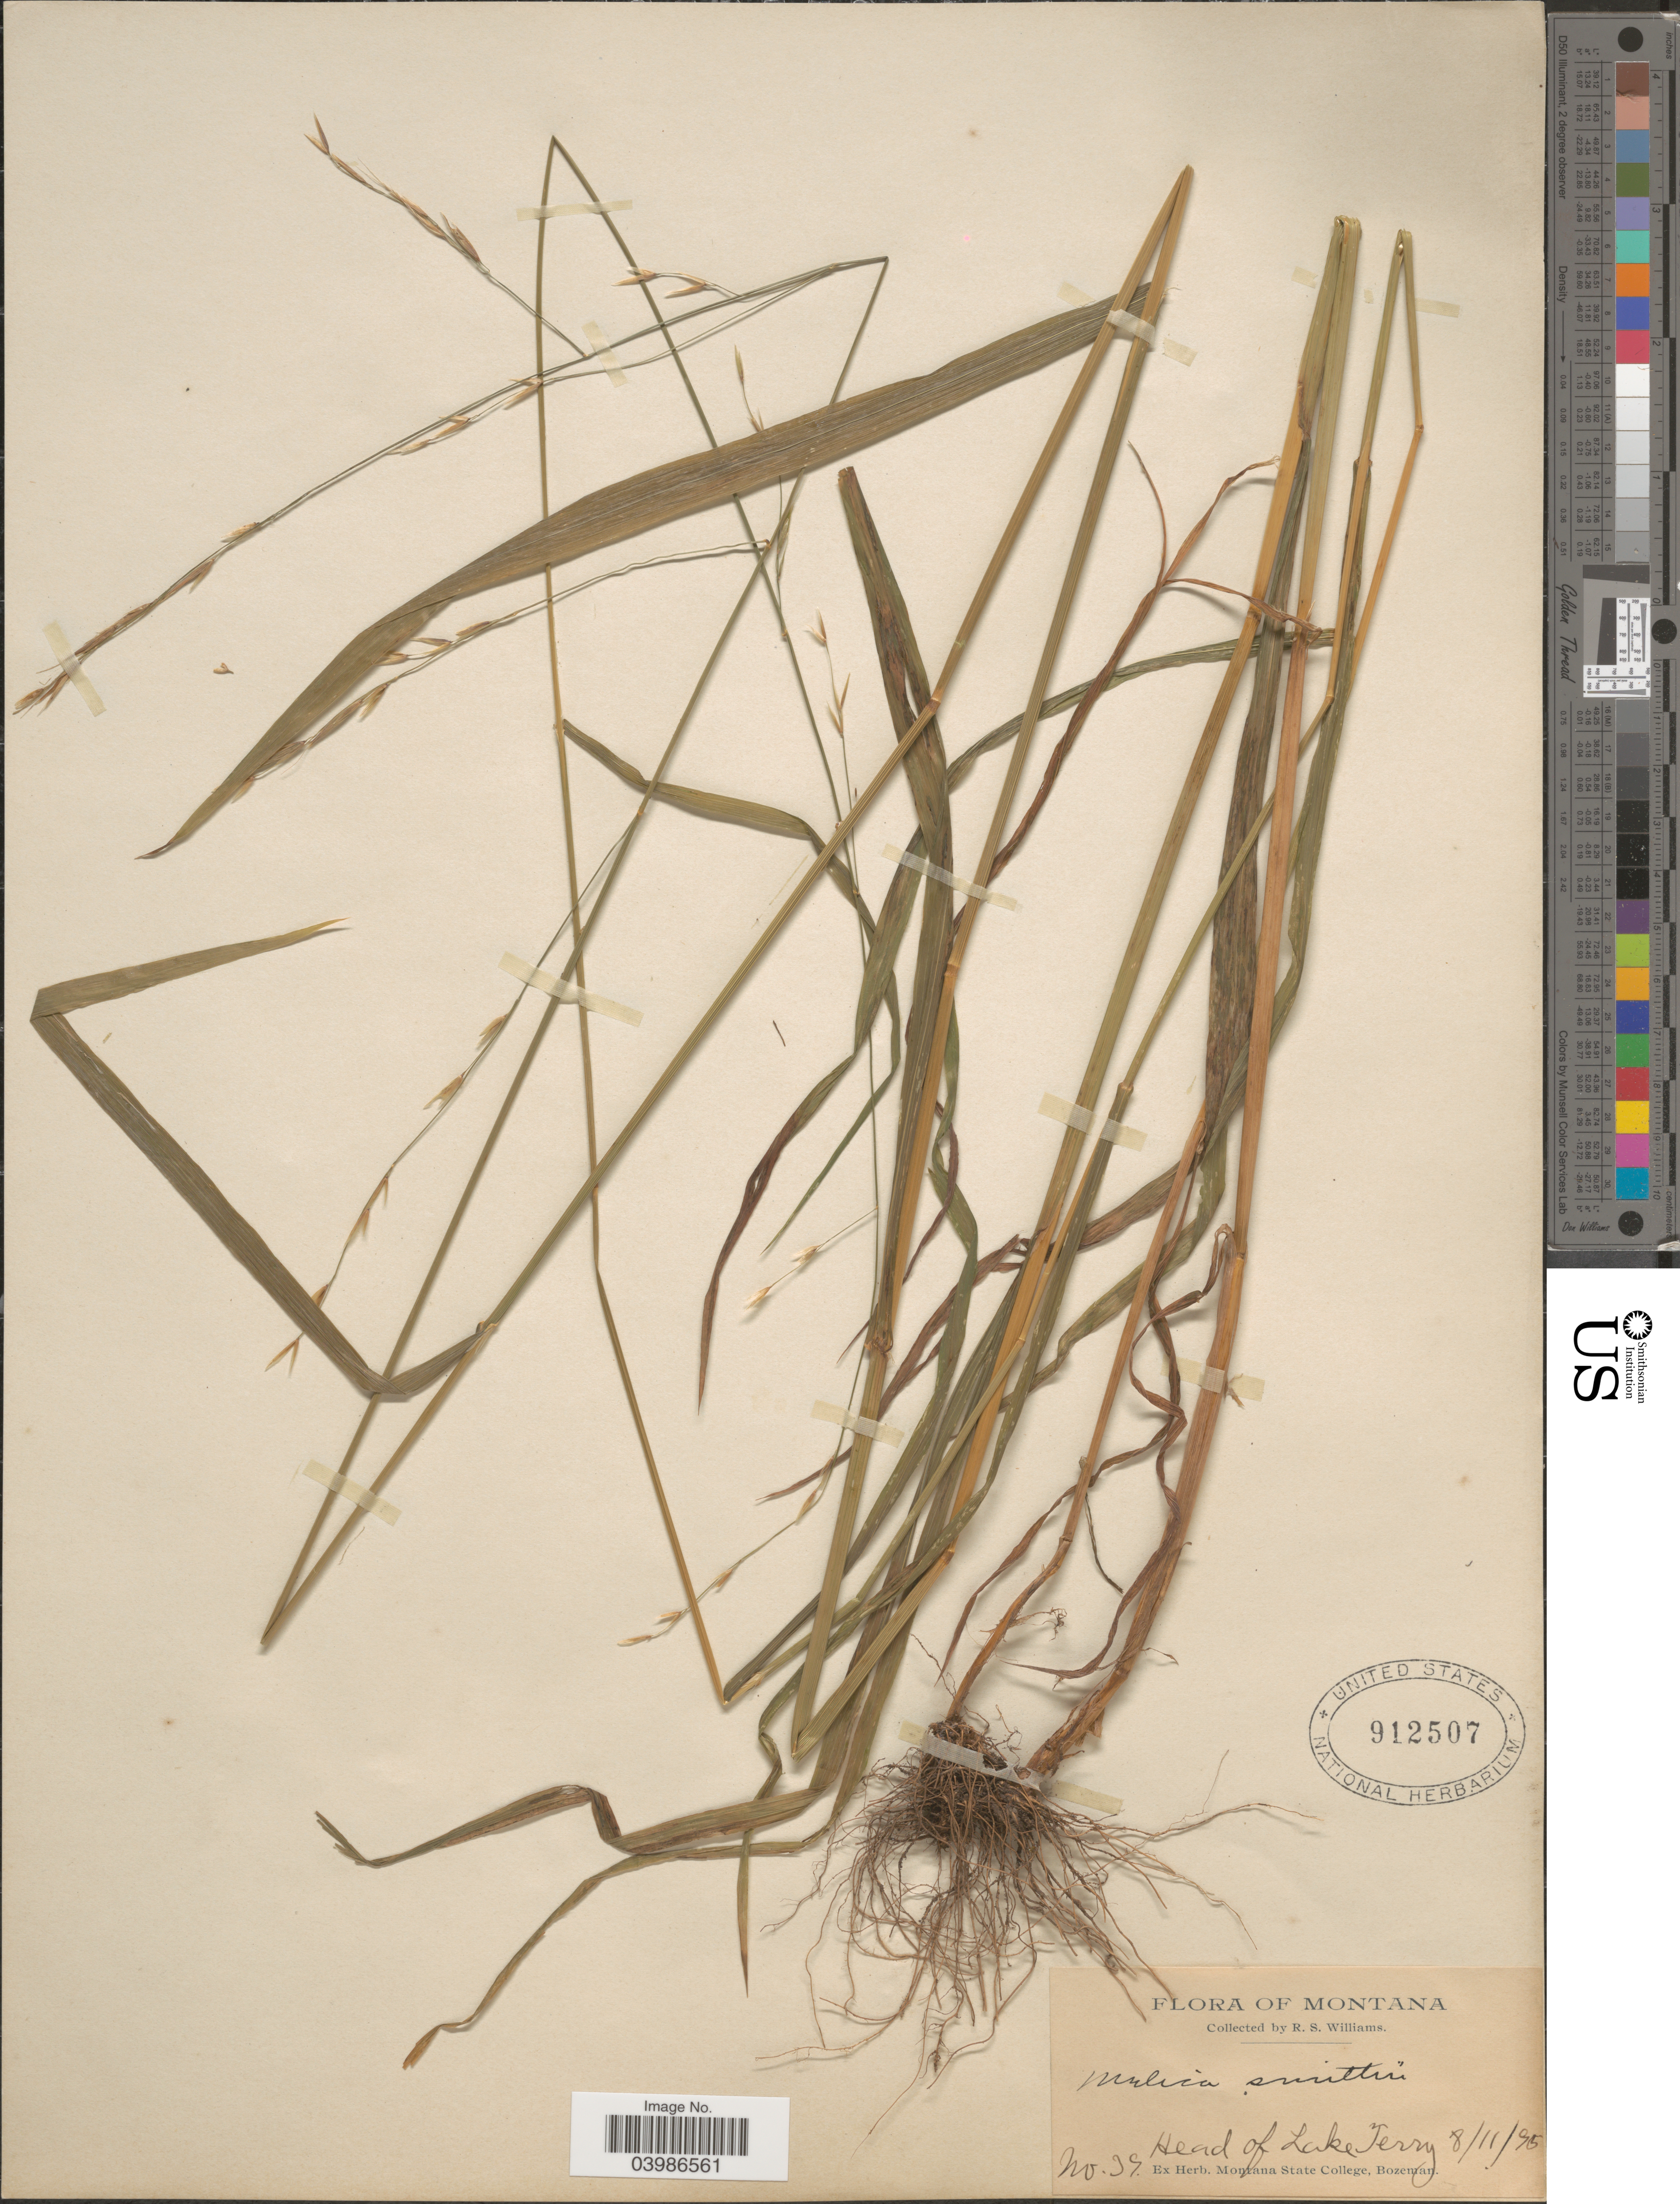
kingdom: Plantae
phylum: Tracheophyta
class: Liliopsida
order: Poales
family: Poaceae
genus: Melica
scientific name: Melica smithii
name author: (Porter ex A. Gray) Vasey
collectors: R. S. Williams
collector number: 39*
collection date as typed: Transcribed d/m/y: 11/8/95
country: United States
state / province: Montana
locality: Head of Lake Terry.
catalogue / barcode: US 912507